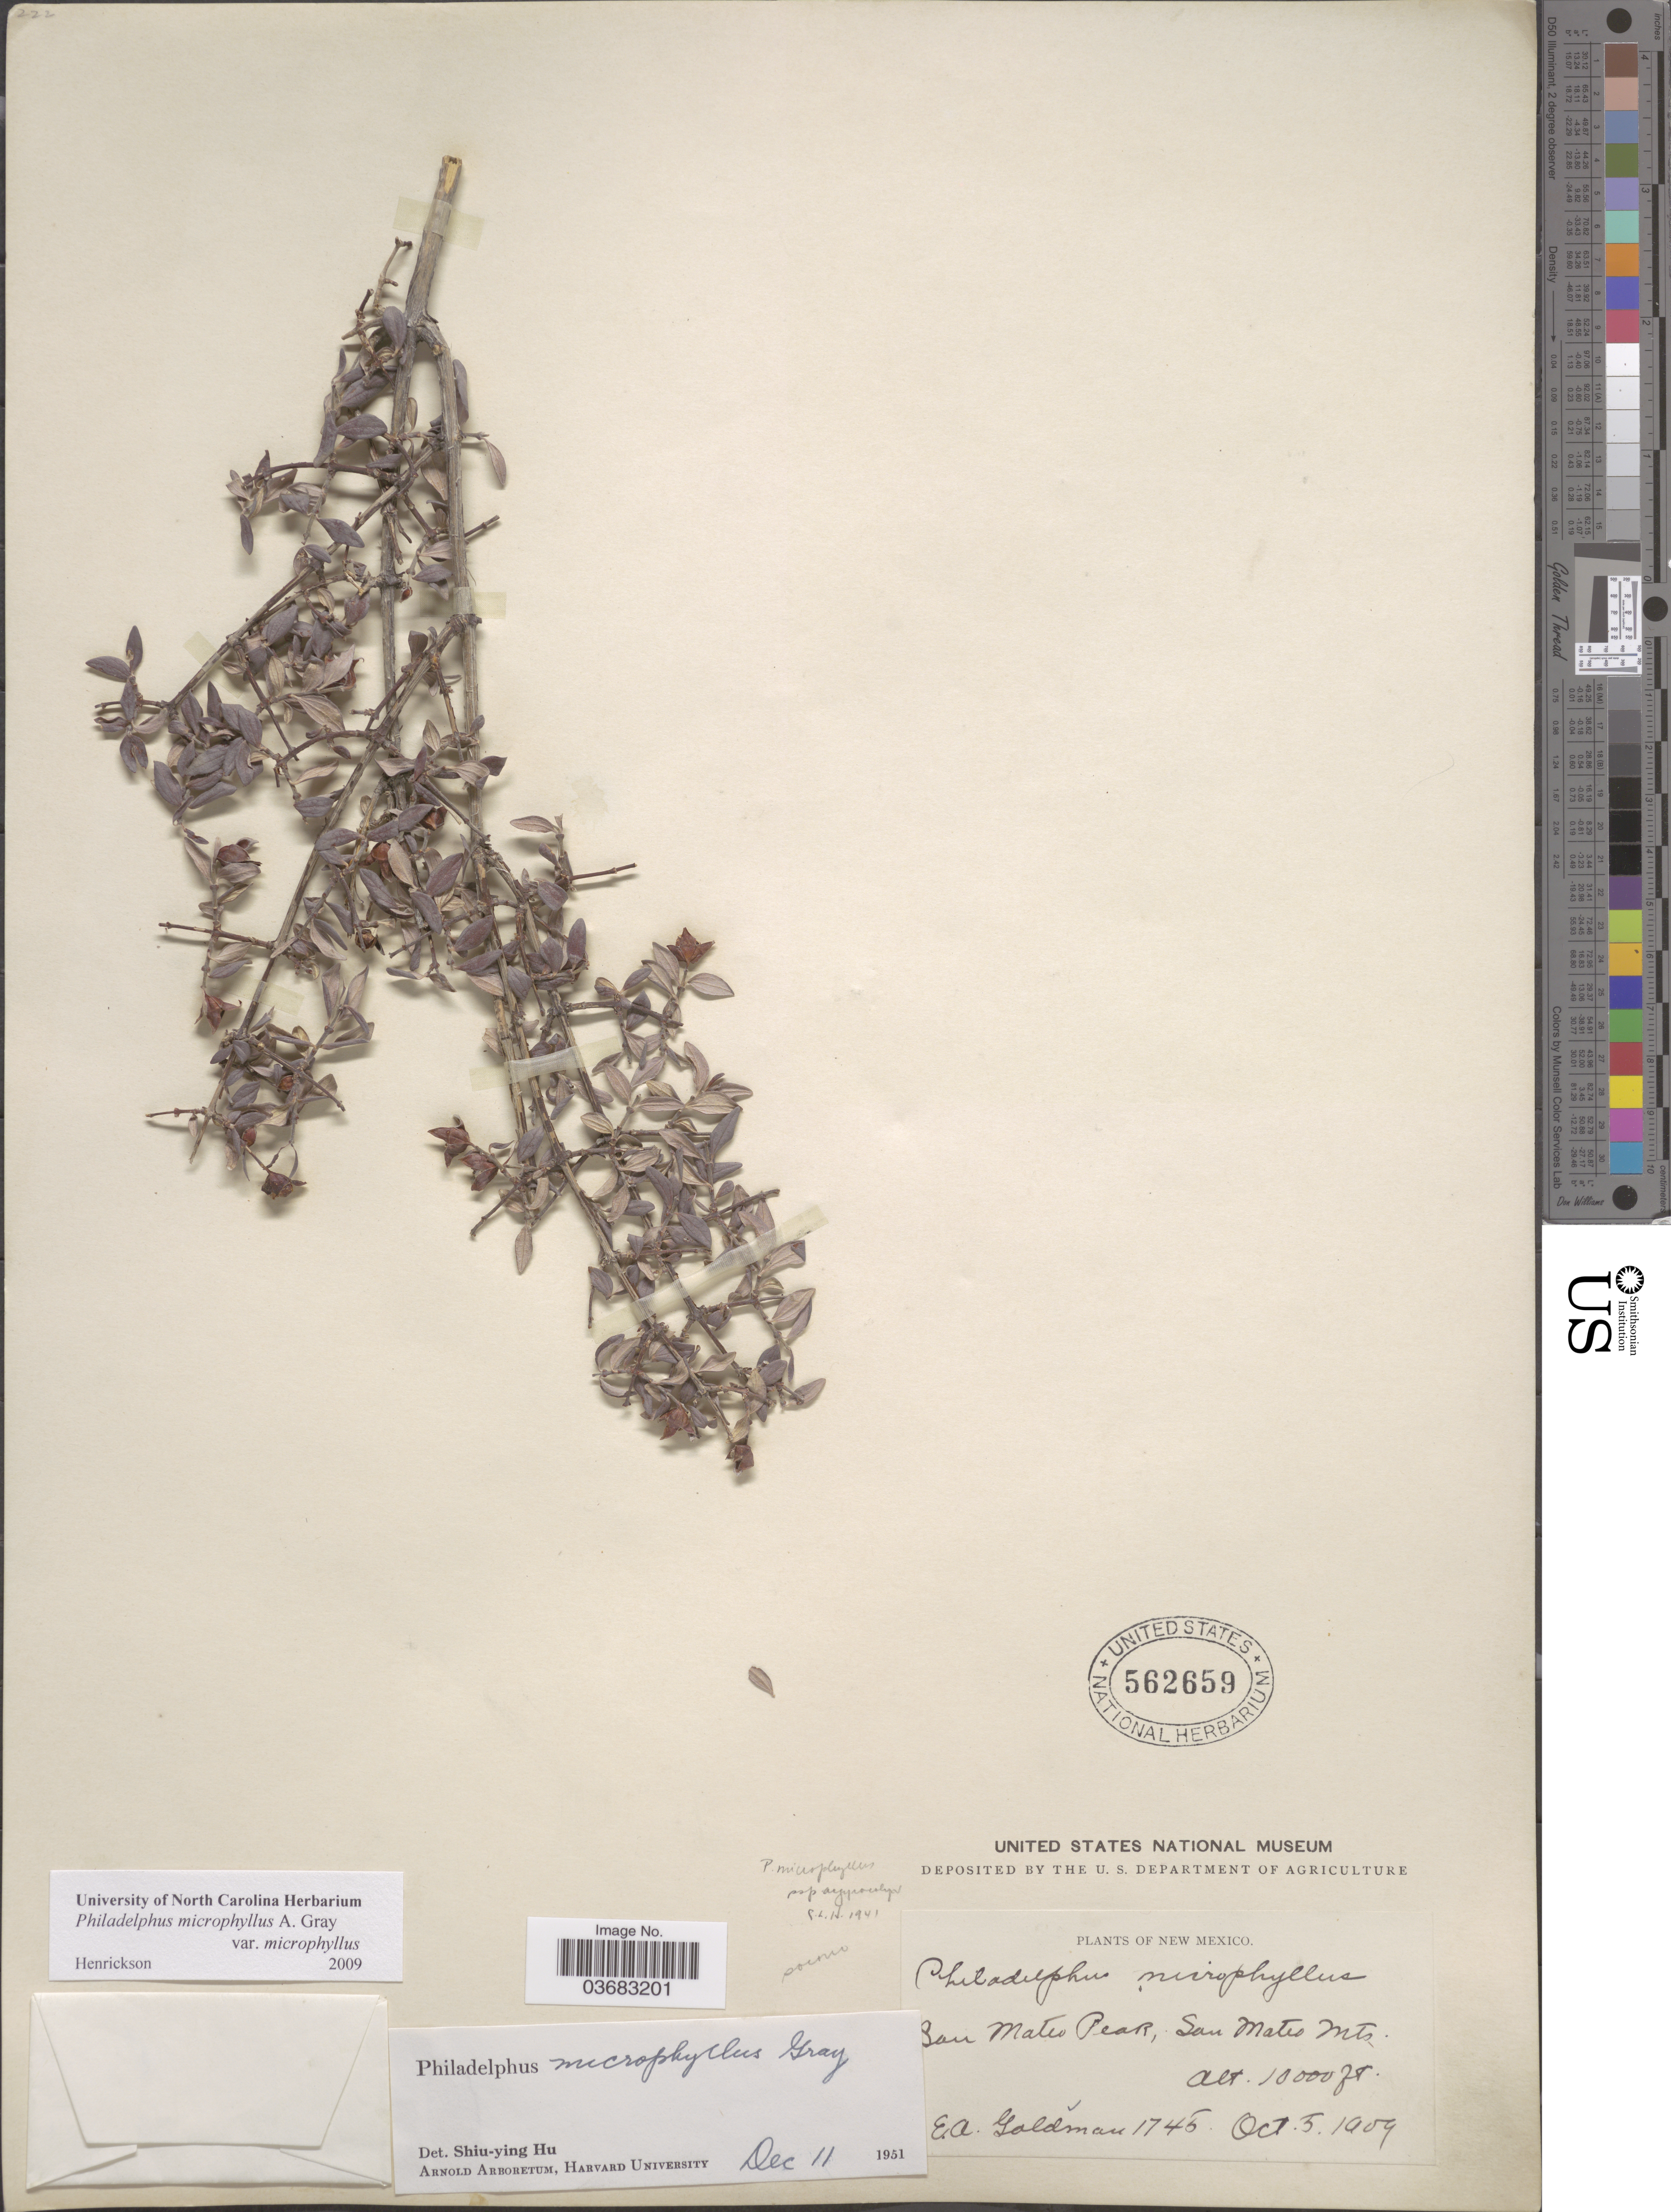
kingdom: Plantae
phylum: Tracheophyta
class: Magnoliopsida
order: Cornales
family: Hydrangeaceae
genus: Philadelphus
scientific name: Philadelphus microphyllus var. microphyllus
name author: A. Gray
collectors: E. A. Goldman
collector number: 1745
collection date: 1909-10-05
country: United States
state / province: New Mexico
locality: San Mateo Peak, San Mateo Mts.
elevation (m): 3048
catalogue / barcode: US 562659